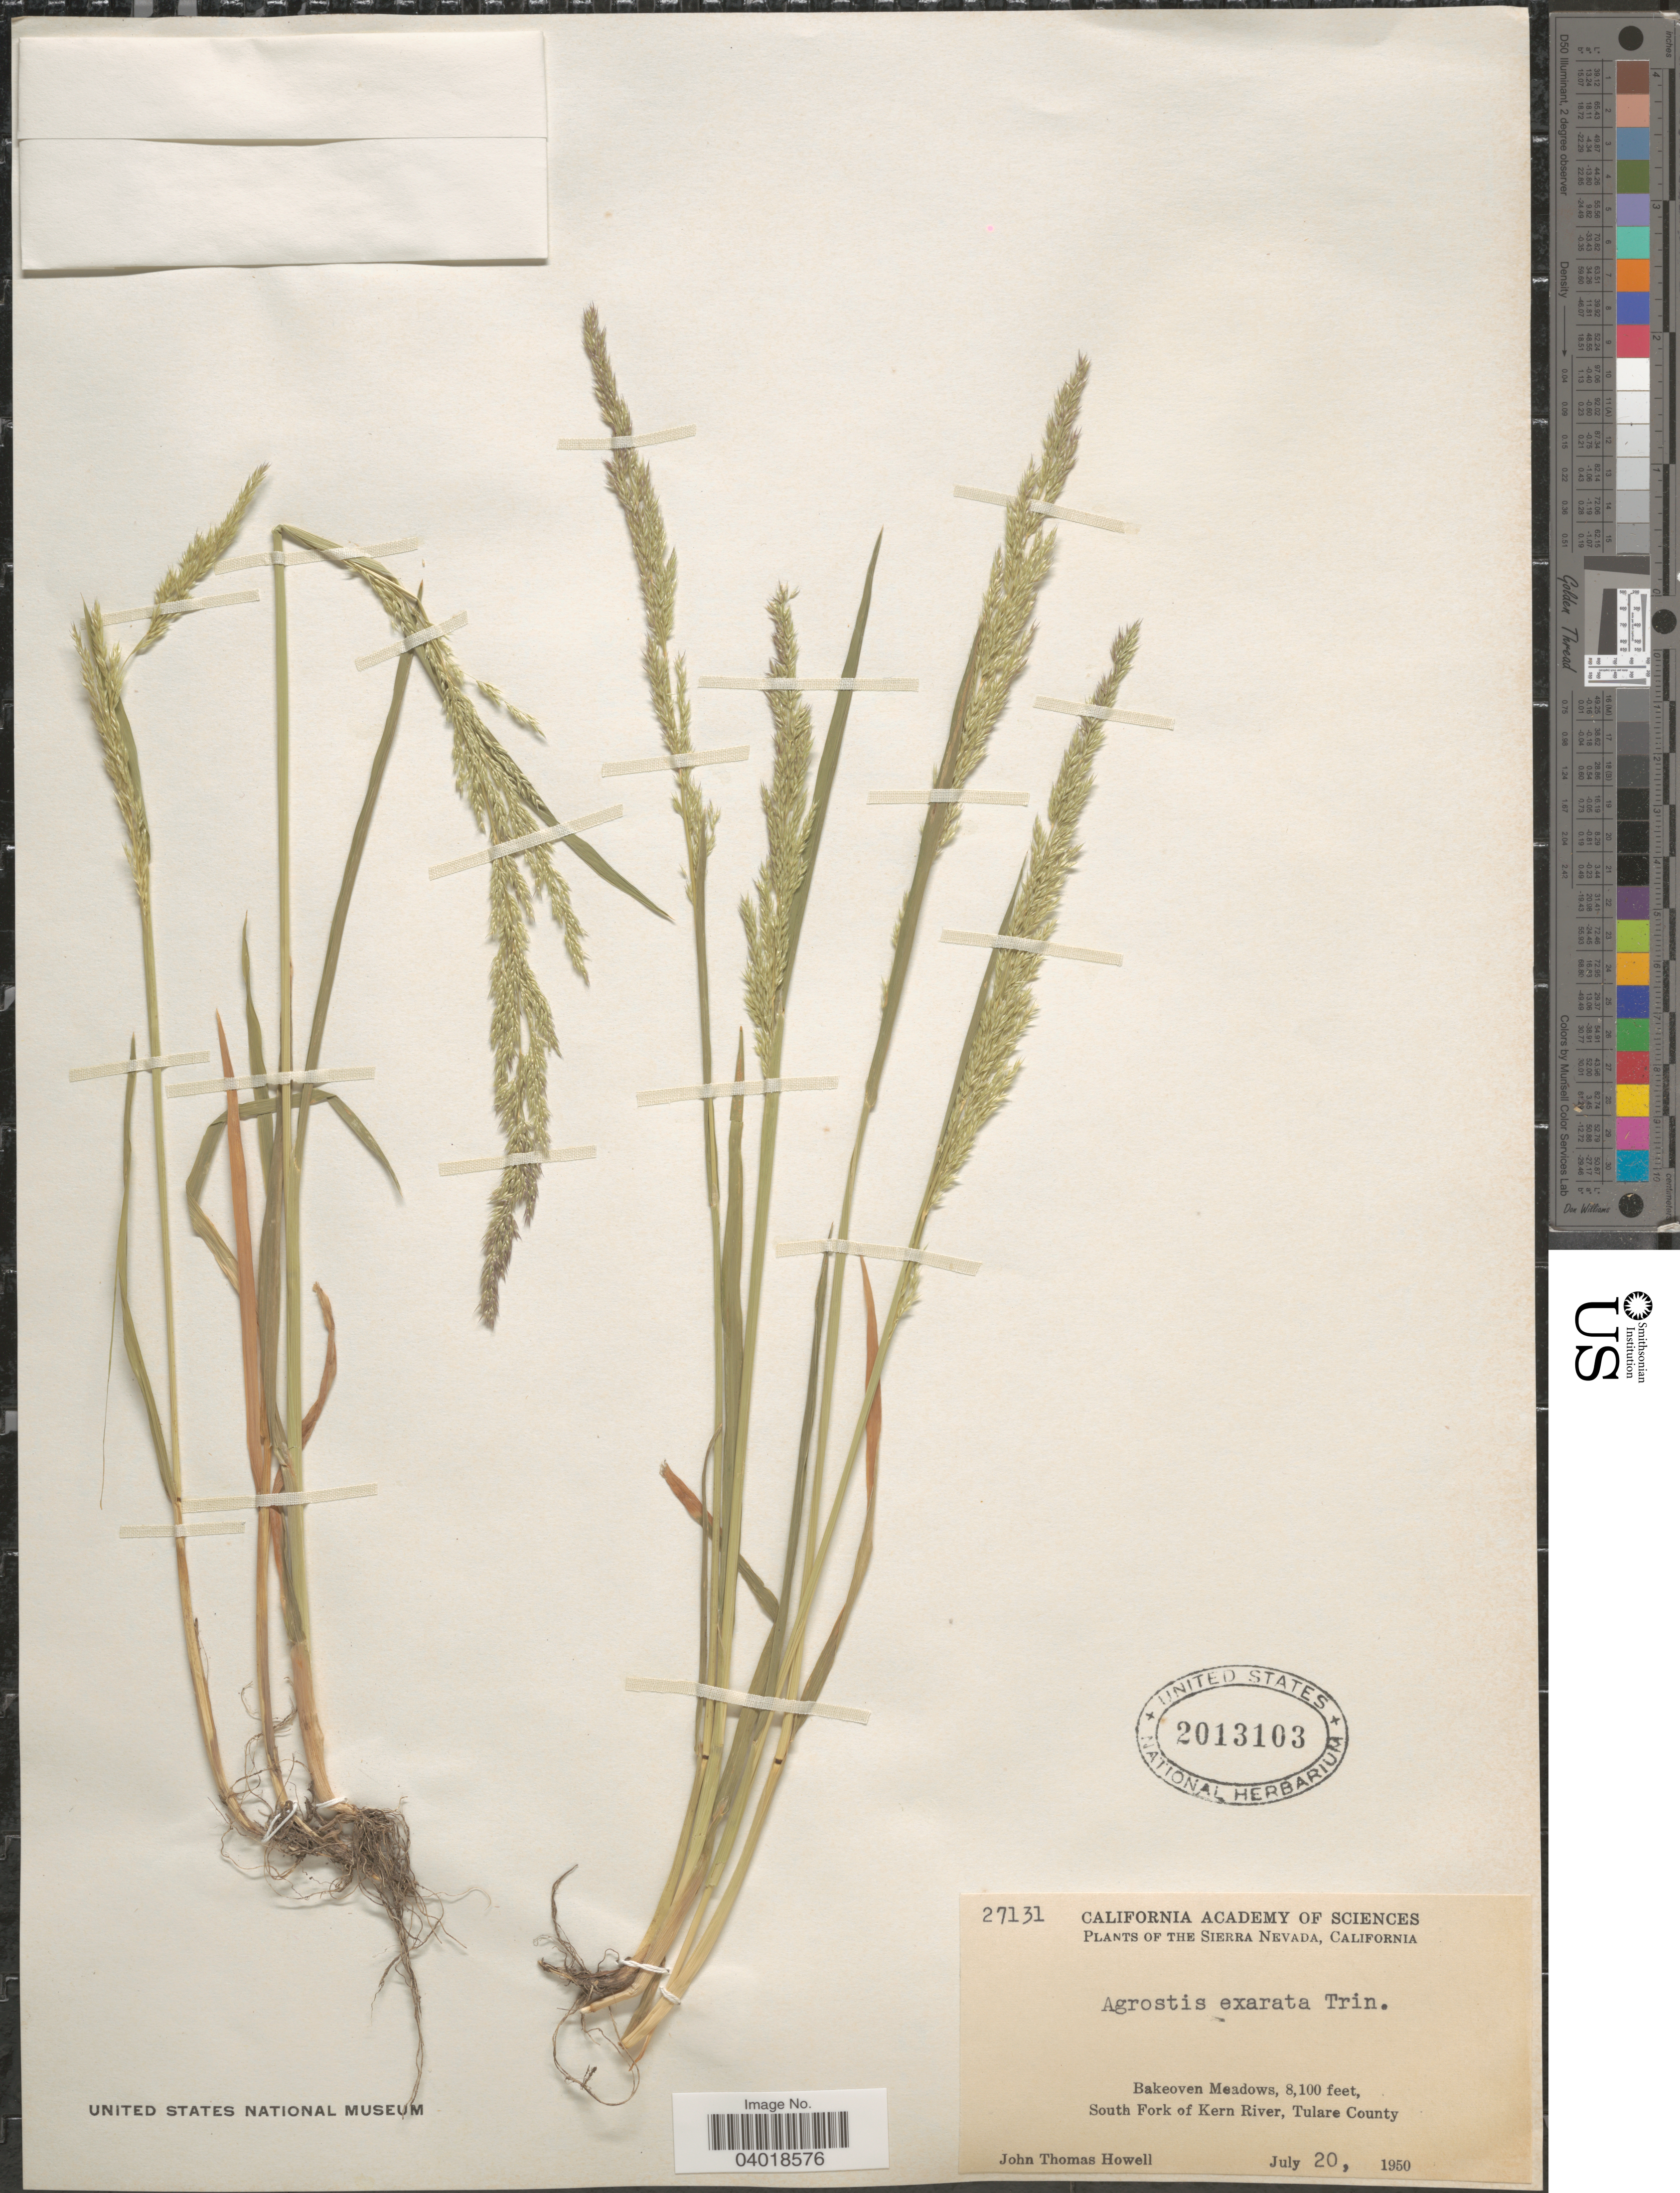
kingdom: Plantae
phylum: Tracheophyta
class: Liliopsida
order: Poales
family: Poaceae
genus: Agrostis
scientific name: Agrostis exarata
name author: Trin.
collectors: J. T. Howell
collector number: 27131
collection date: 1950-07-20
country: United States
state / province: California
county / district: Tulare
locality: The Sierra Nevada. Bakeoven Meadows, South Fork of Kern River, Tulare County.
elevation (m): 2469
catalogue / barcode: US 2013103